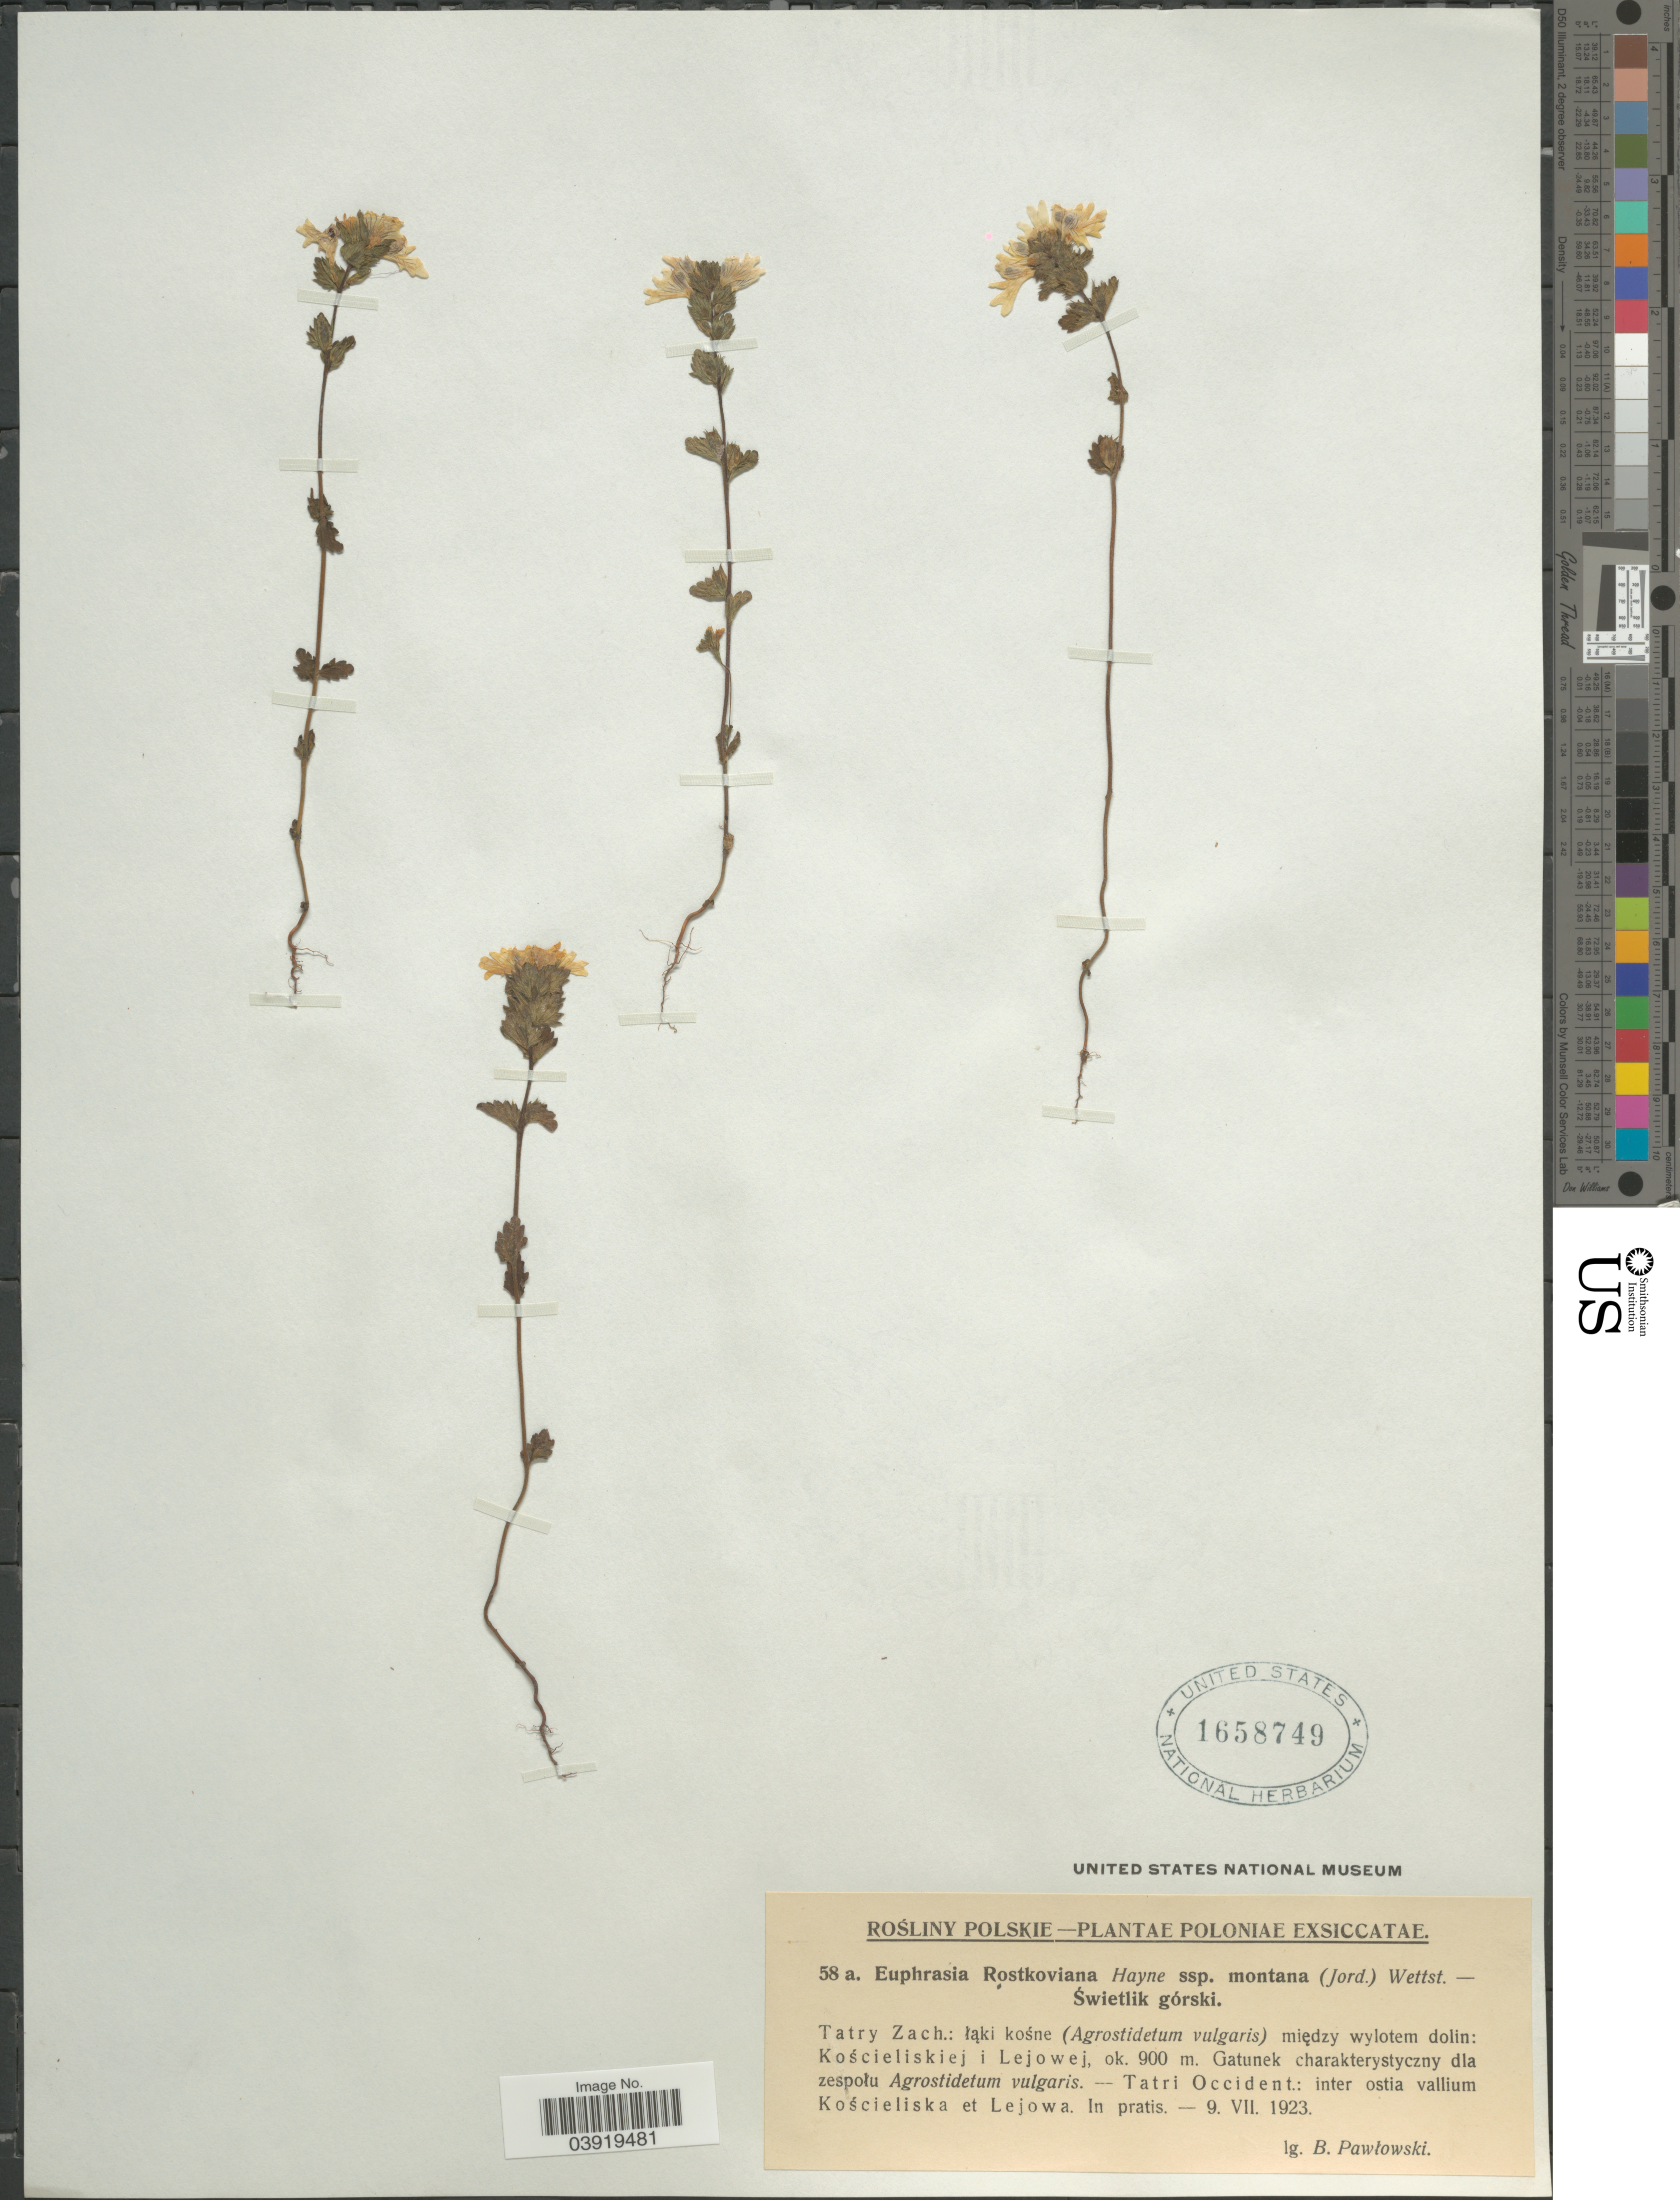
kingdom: Plantae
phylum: Tracheophyta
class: Magnoliopsida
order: Lamiales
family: Orobanchaceae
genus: Euphrasia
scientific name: Euphrasia rostkoviana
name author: Hayne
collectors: B. Pawlowski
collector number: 58a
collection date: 1923-07-09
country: Poland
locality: Tatry Zach.: łąki kośne między wylotem dolin: Kościeliskiej i Lejowej. Tatri Occident.: inter ostia vallium Kościeliska et Lejowa. In pratis.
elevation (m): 900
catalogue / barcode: US 1658749